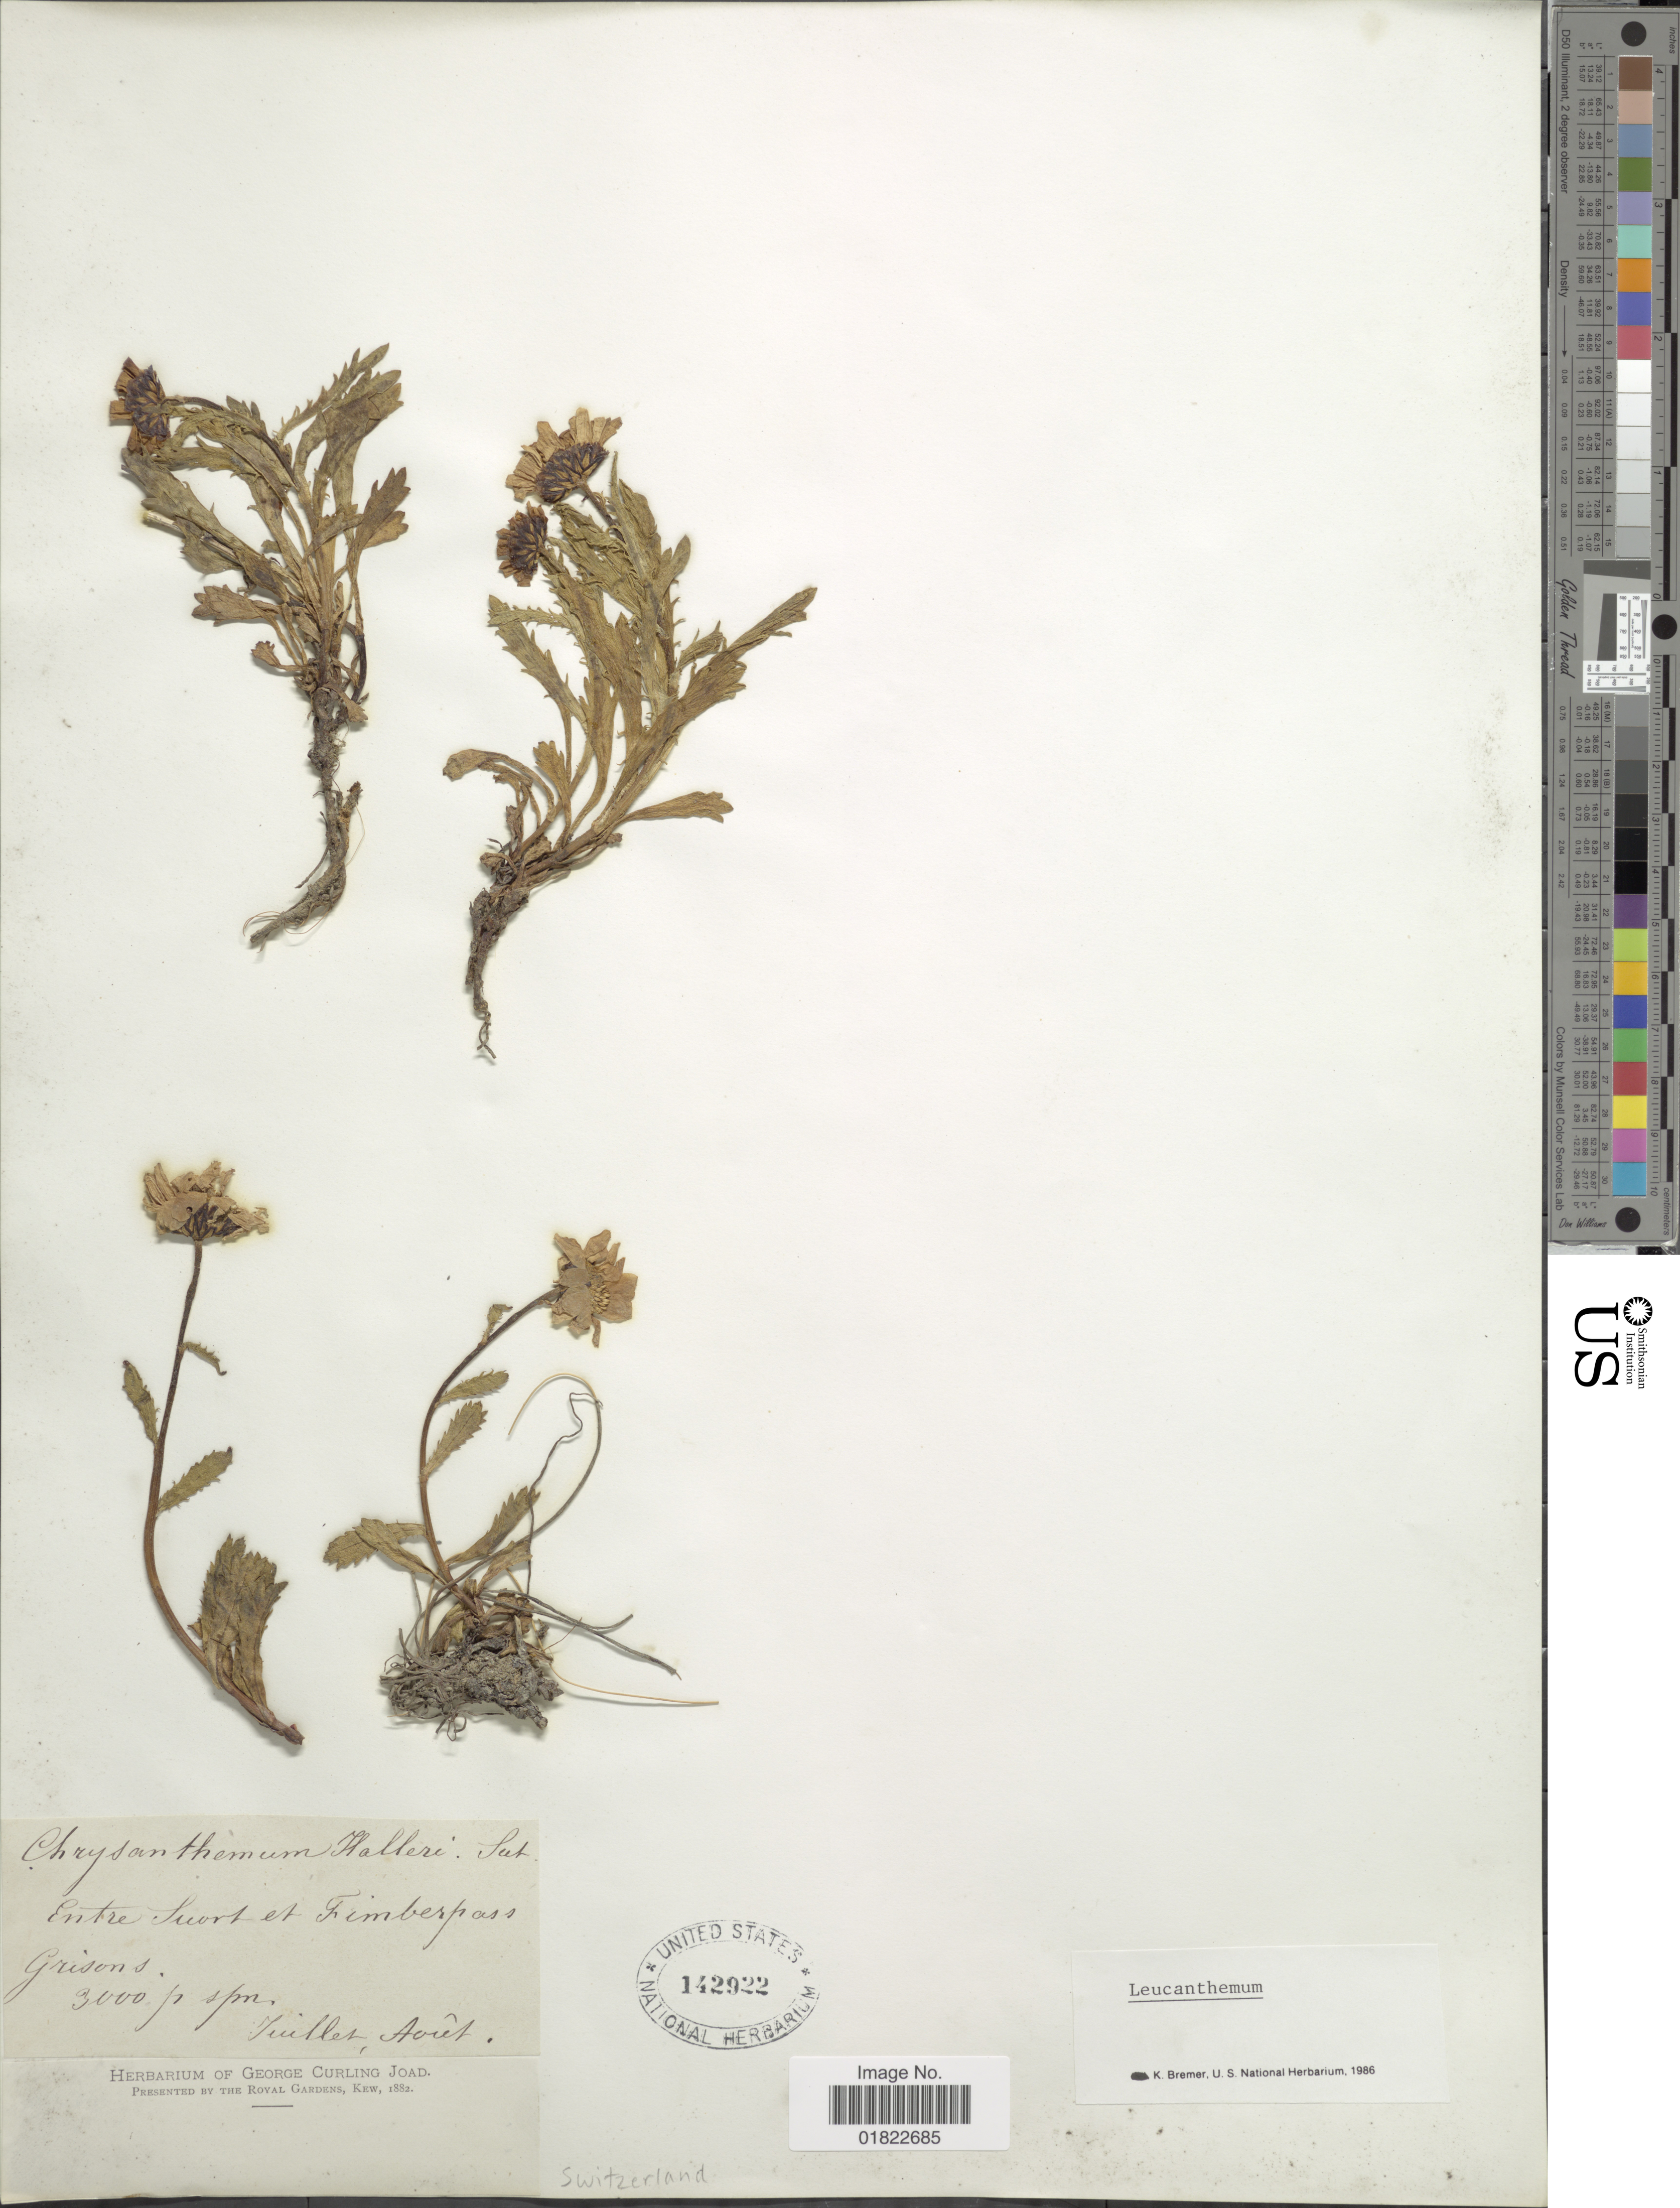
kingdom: Plantae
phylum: Tracheophyta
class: Magnoliopsida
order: Asterales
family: Asteraceae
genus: Leucanthemum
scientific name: Leucanthemum halleri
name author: (Vitman) Ducommun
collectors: ex herb. George Curling Joad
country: Switzerland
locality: Entre Suort et Fimberpass Grisons. Switzerland.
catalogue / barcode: US 142922